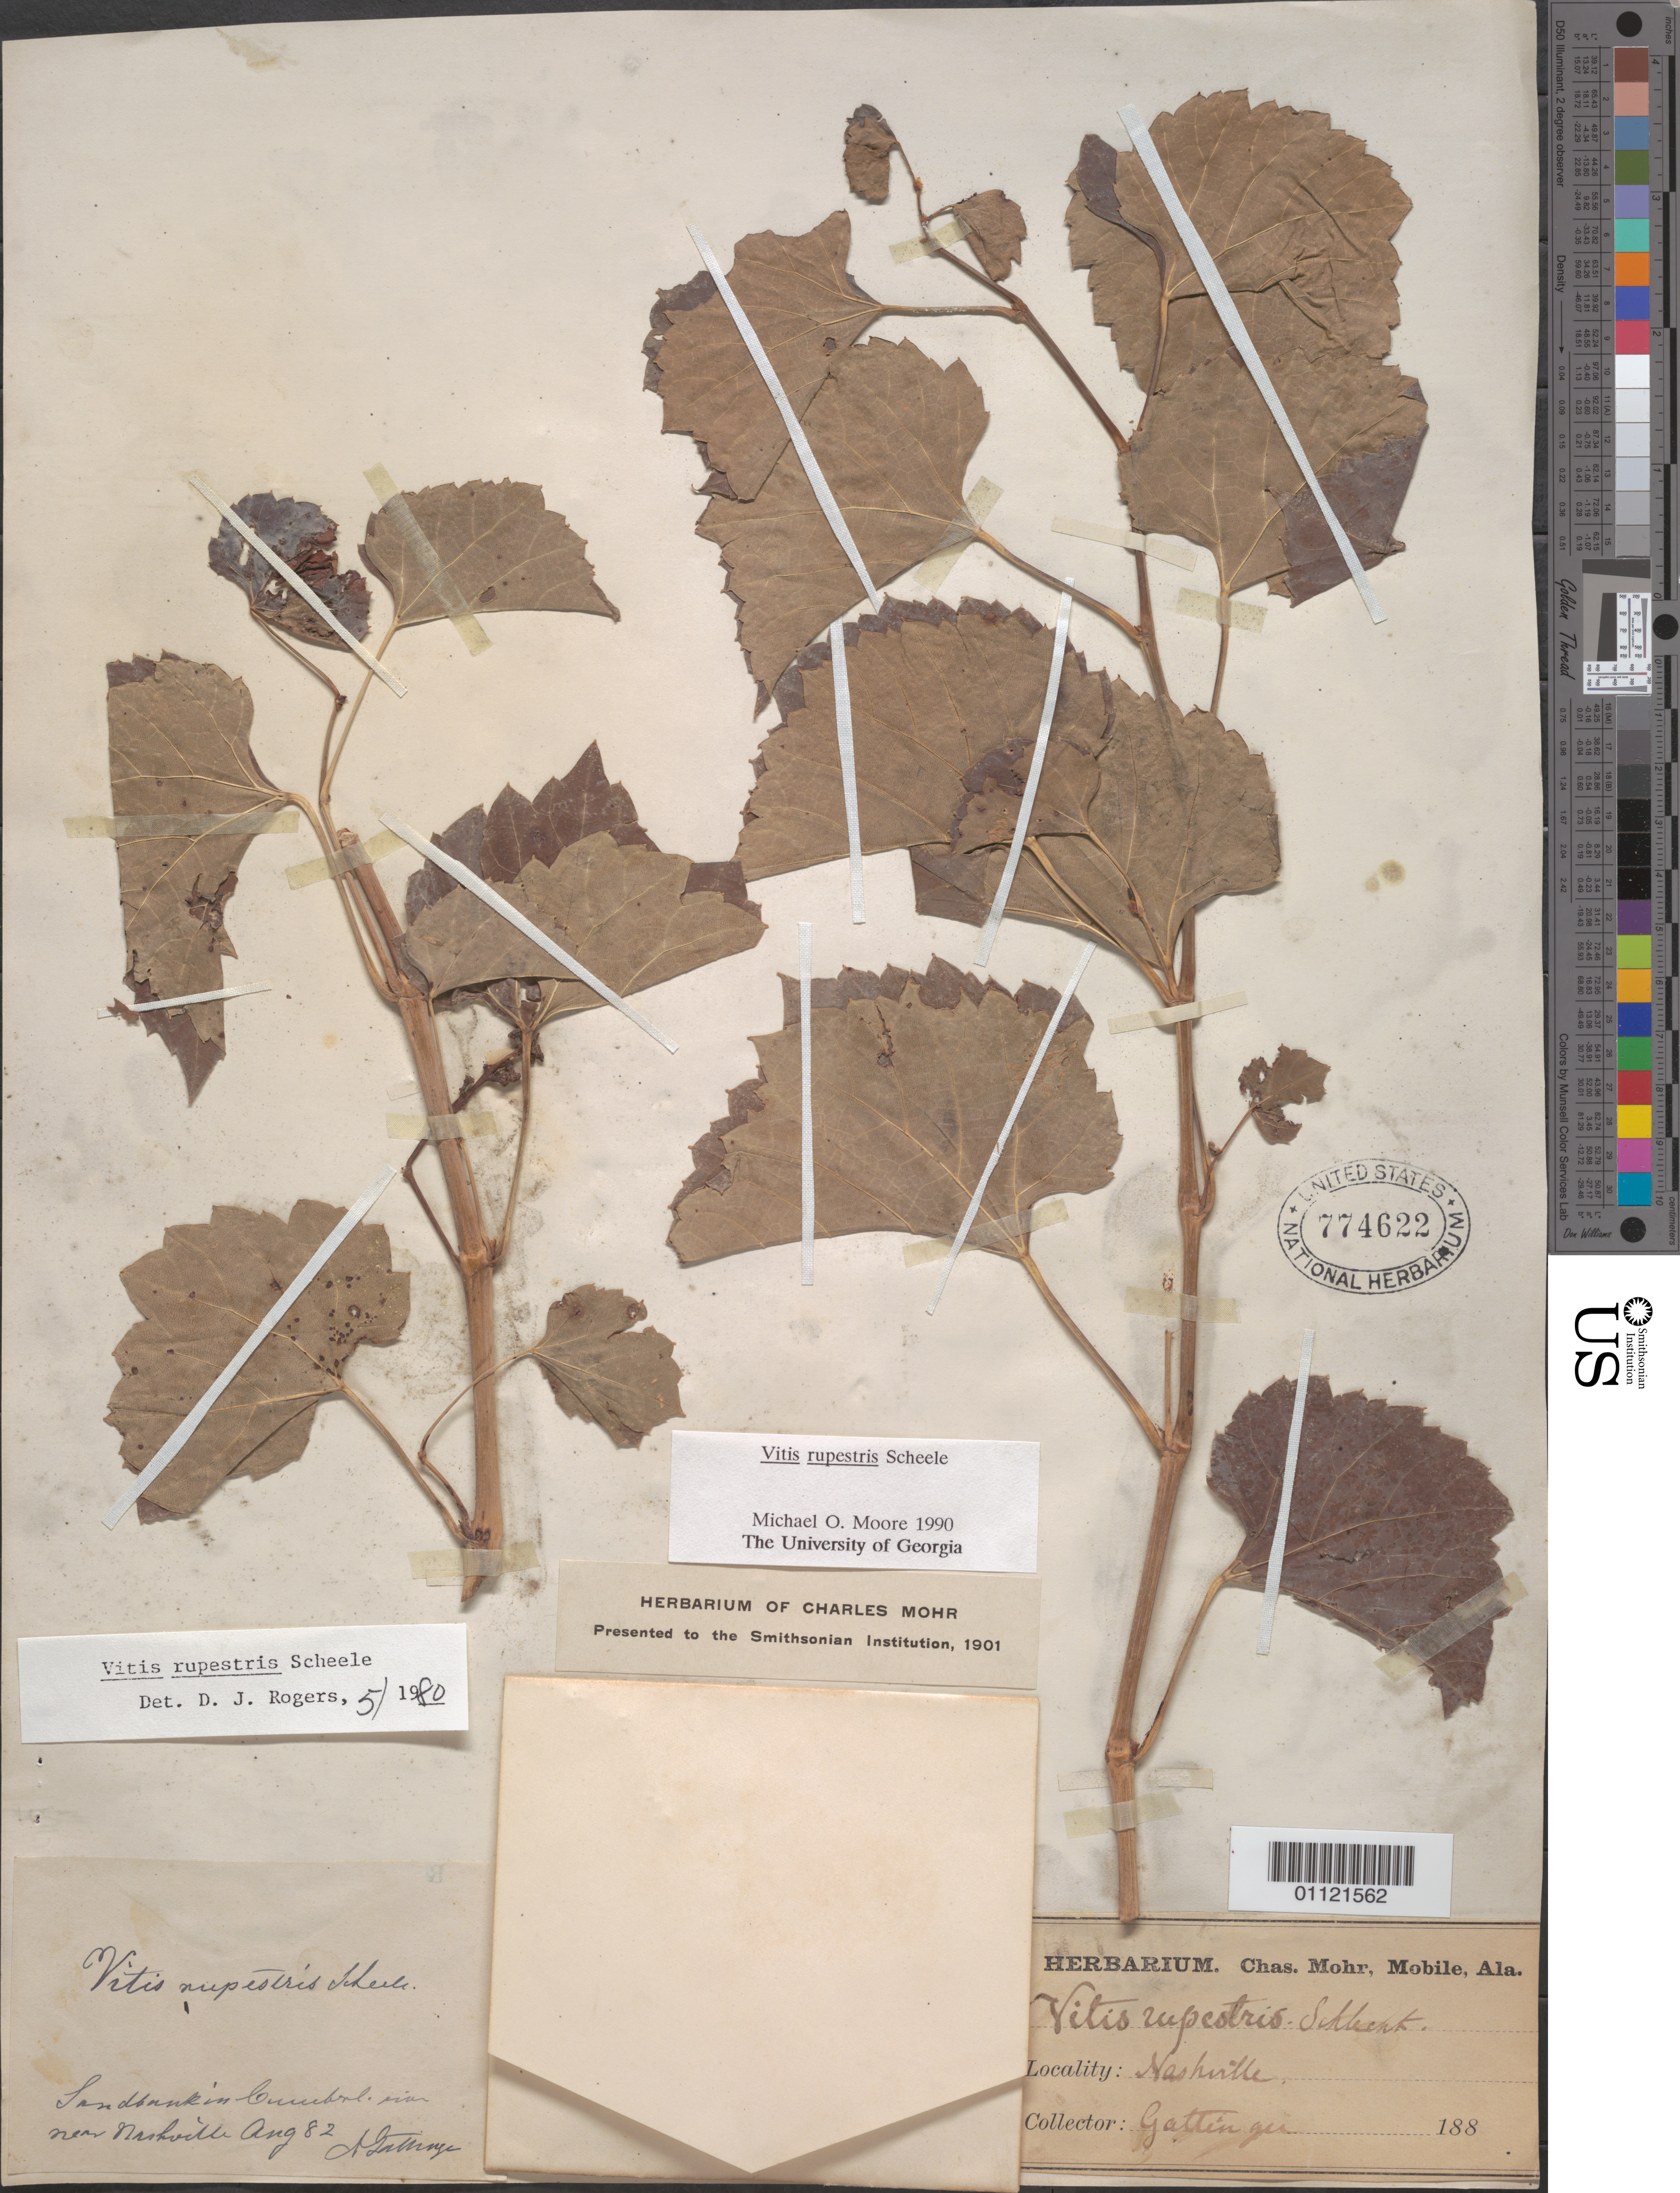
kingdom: Plantae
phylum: Tracheophyta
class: Magnoliopsida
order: Vitales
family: Vitaceae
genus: Vitis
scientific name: Vitis rupestris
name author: Scheele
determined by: Rogers, D. J.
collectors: A. Gattinger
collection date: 1882-08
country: United States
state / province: Tennessee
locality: near Nashville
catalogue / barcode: US 774622